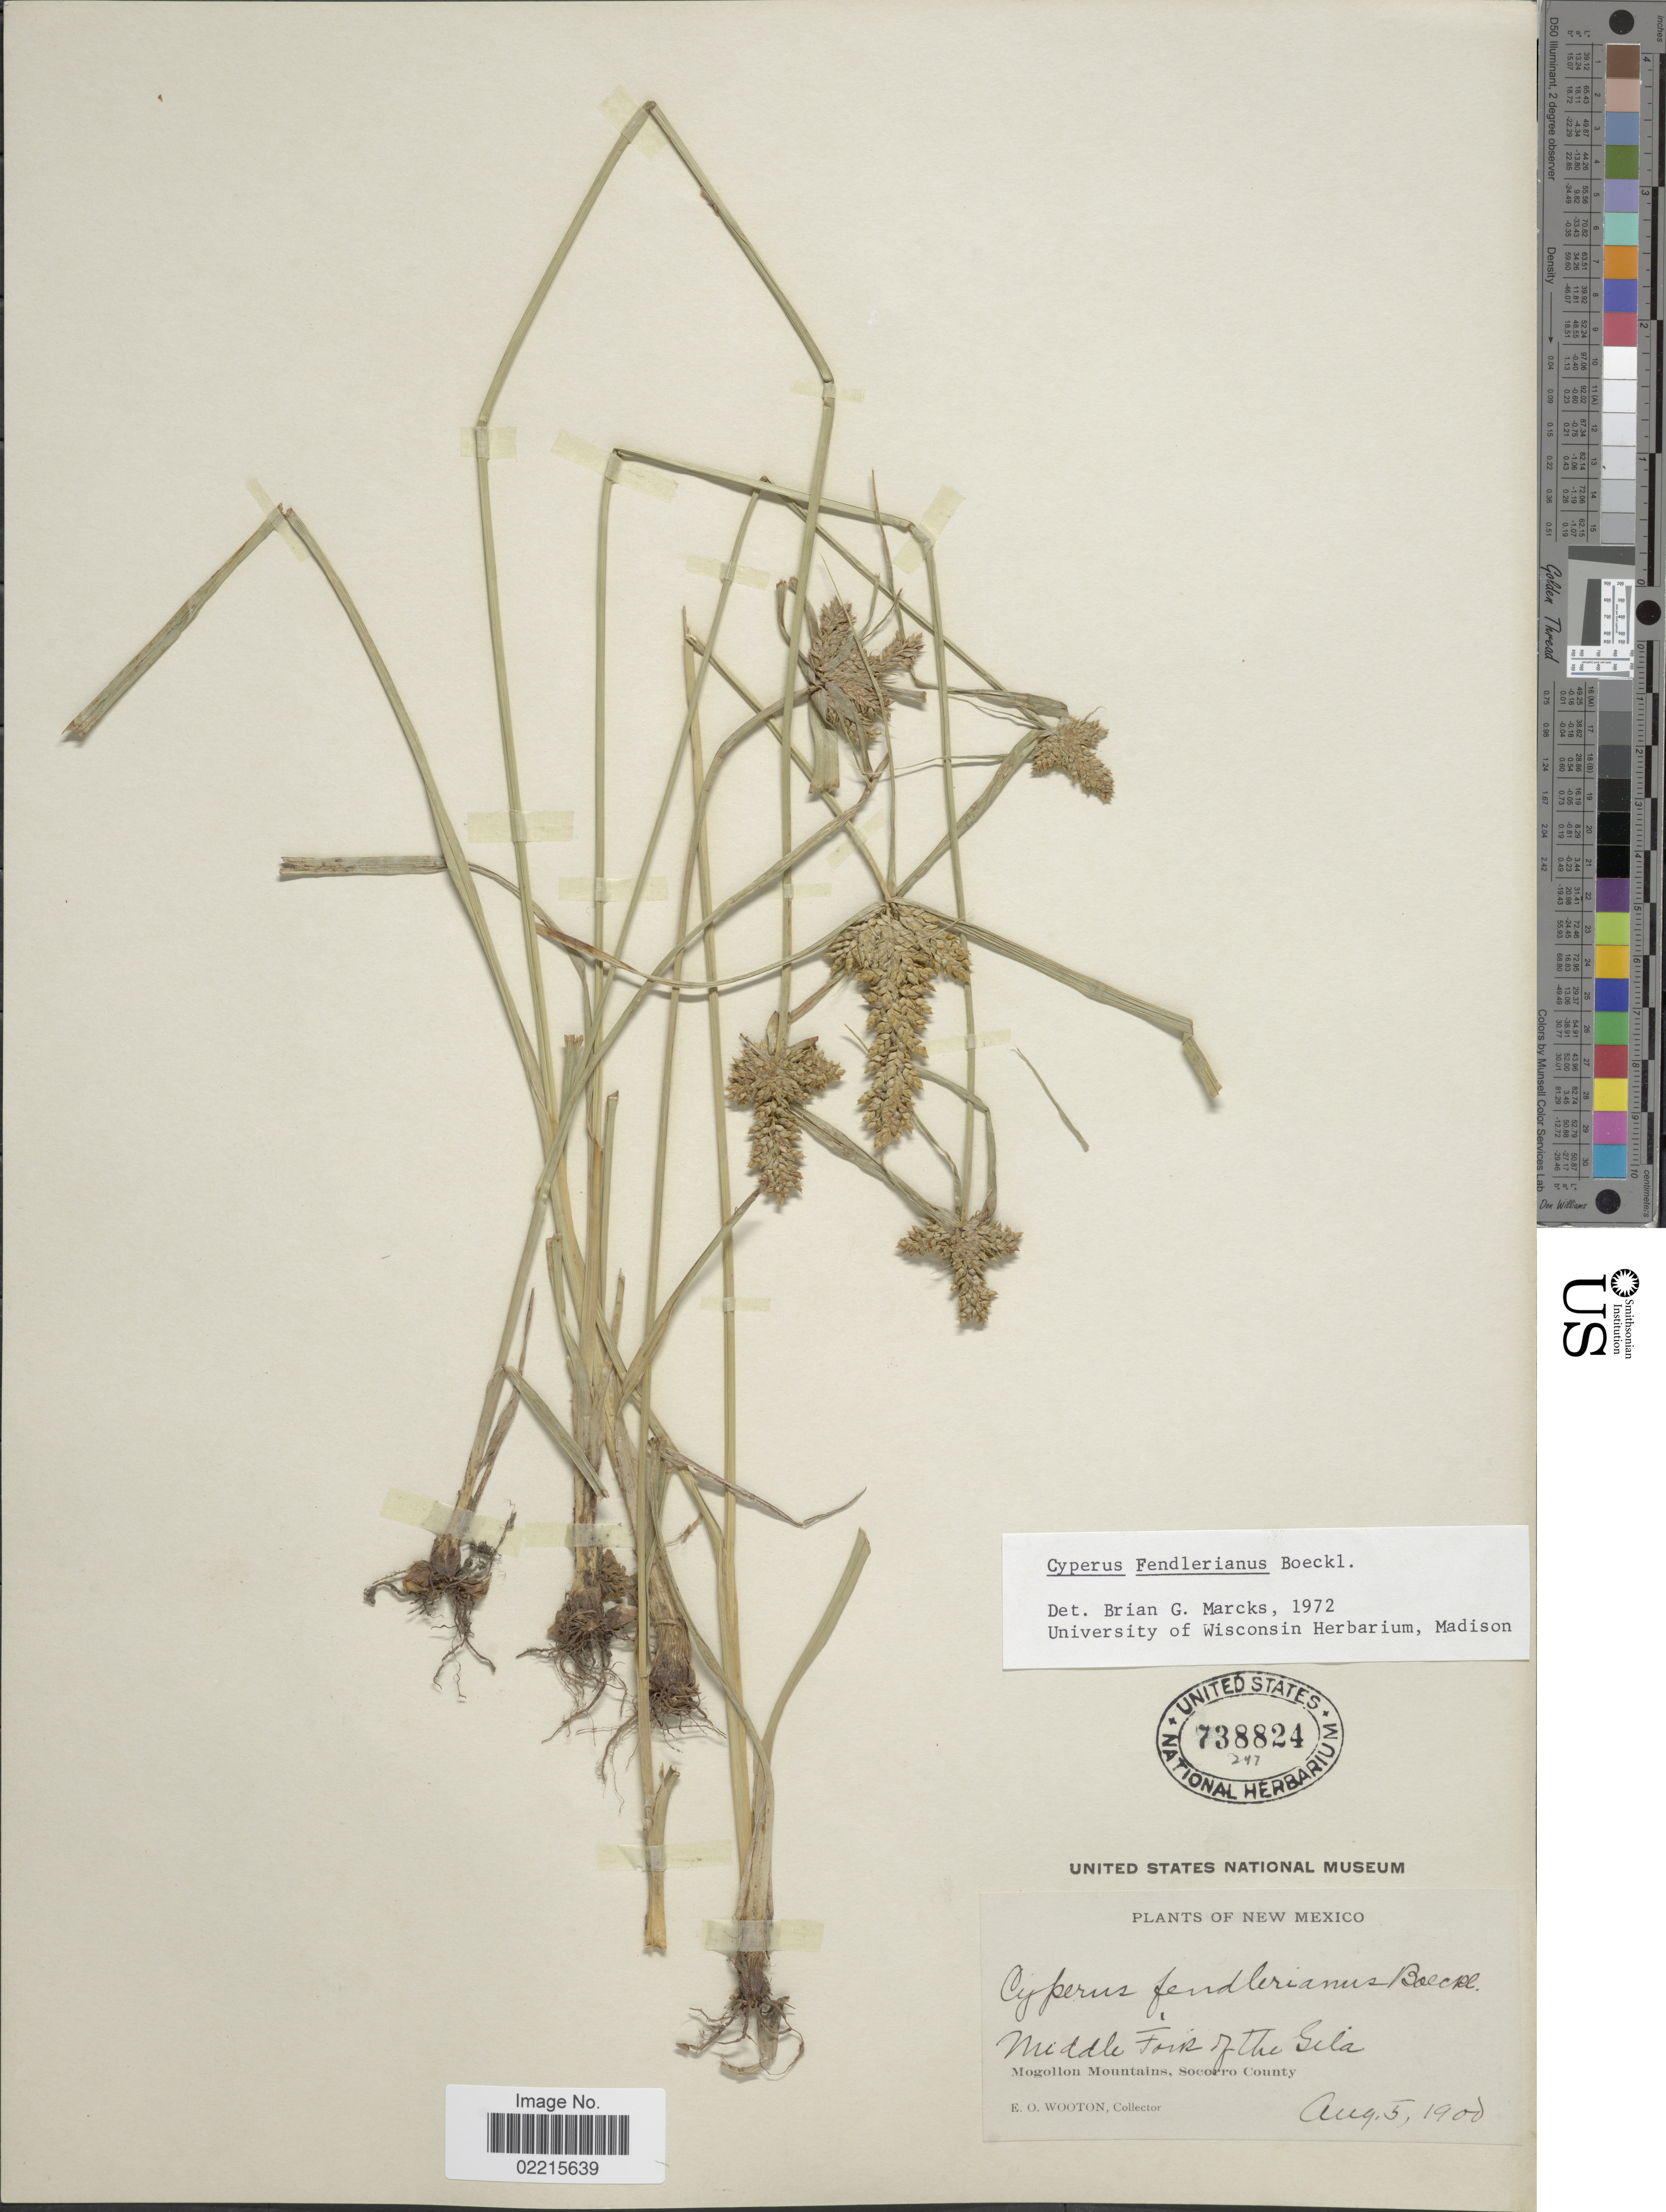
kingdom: Plantae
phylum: Tracheophyta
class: Liliopsida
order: Poales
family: Cyperaceae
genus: Cyperus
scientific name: Cyperus fendlerianus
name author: Boeckeler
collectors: E. O. Wooton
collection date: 1900-08-05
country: United States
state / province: New Mexico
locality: Middle Fair of the Gila, Mogollon Mountains, Socorro County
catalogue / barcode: US 738824